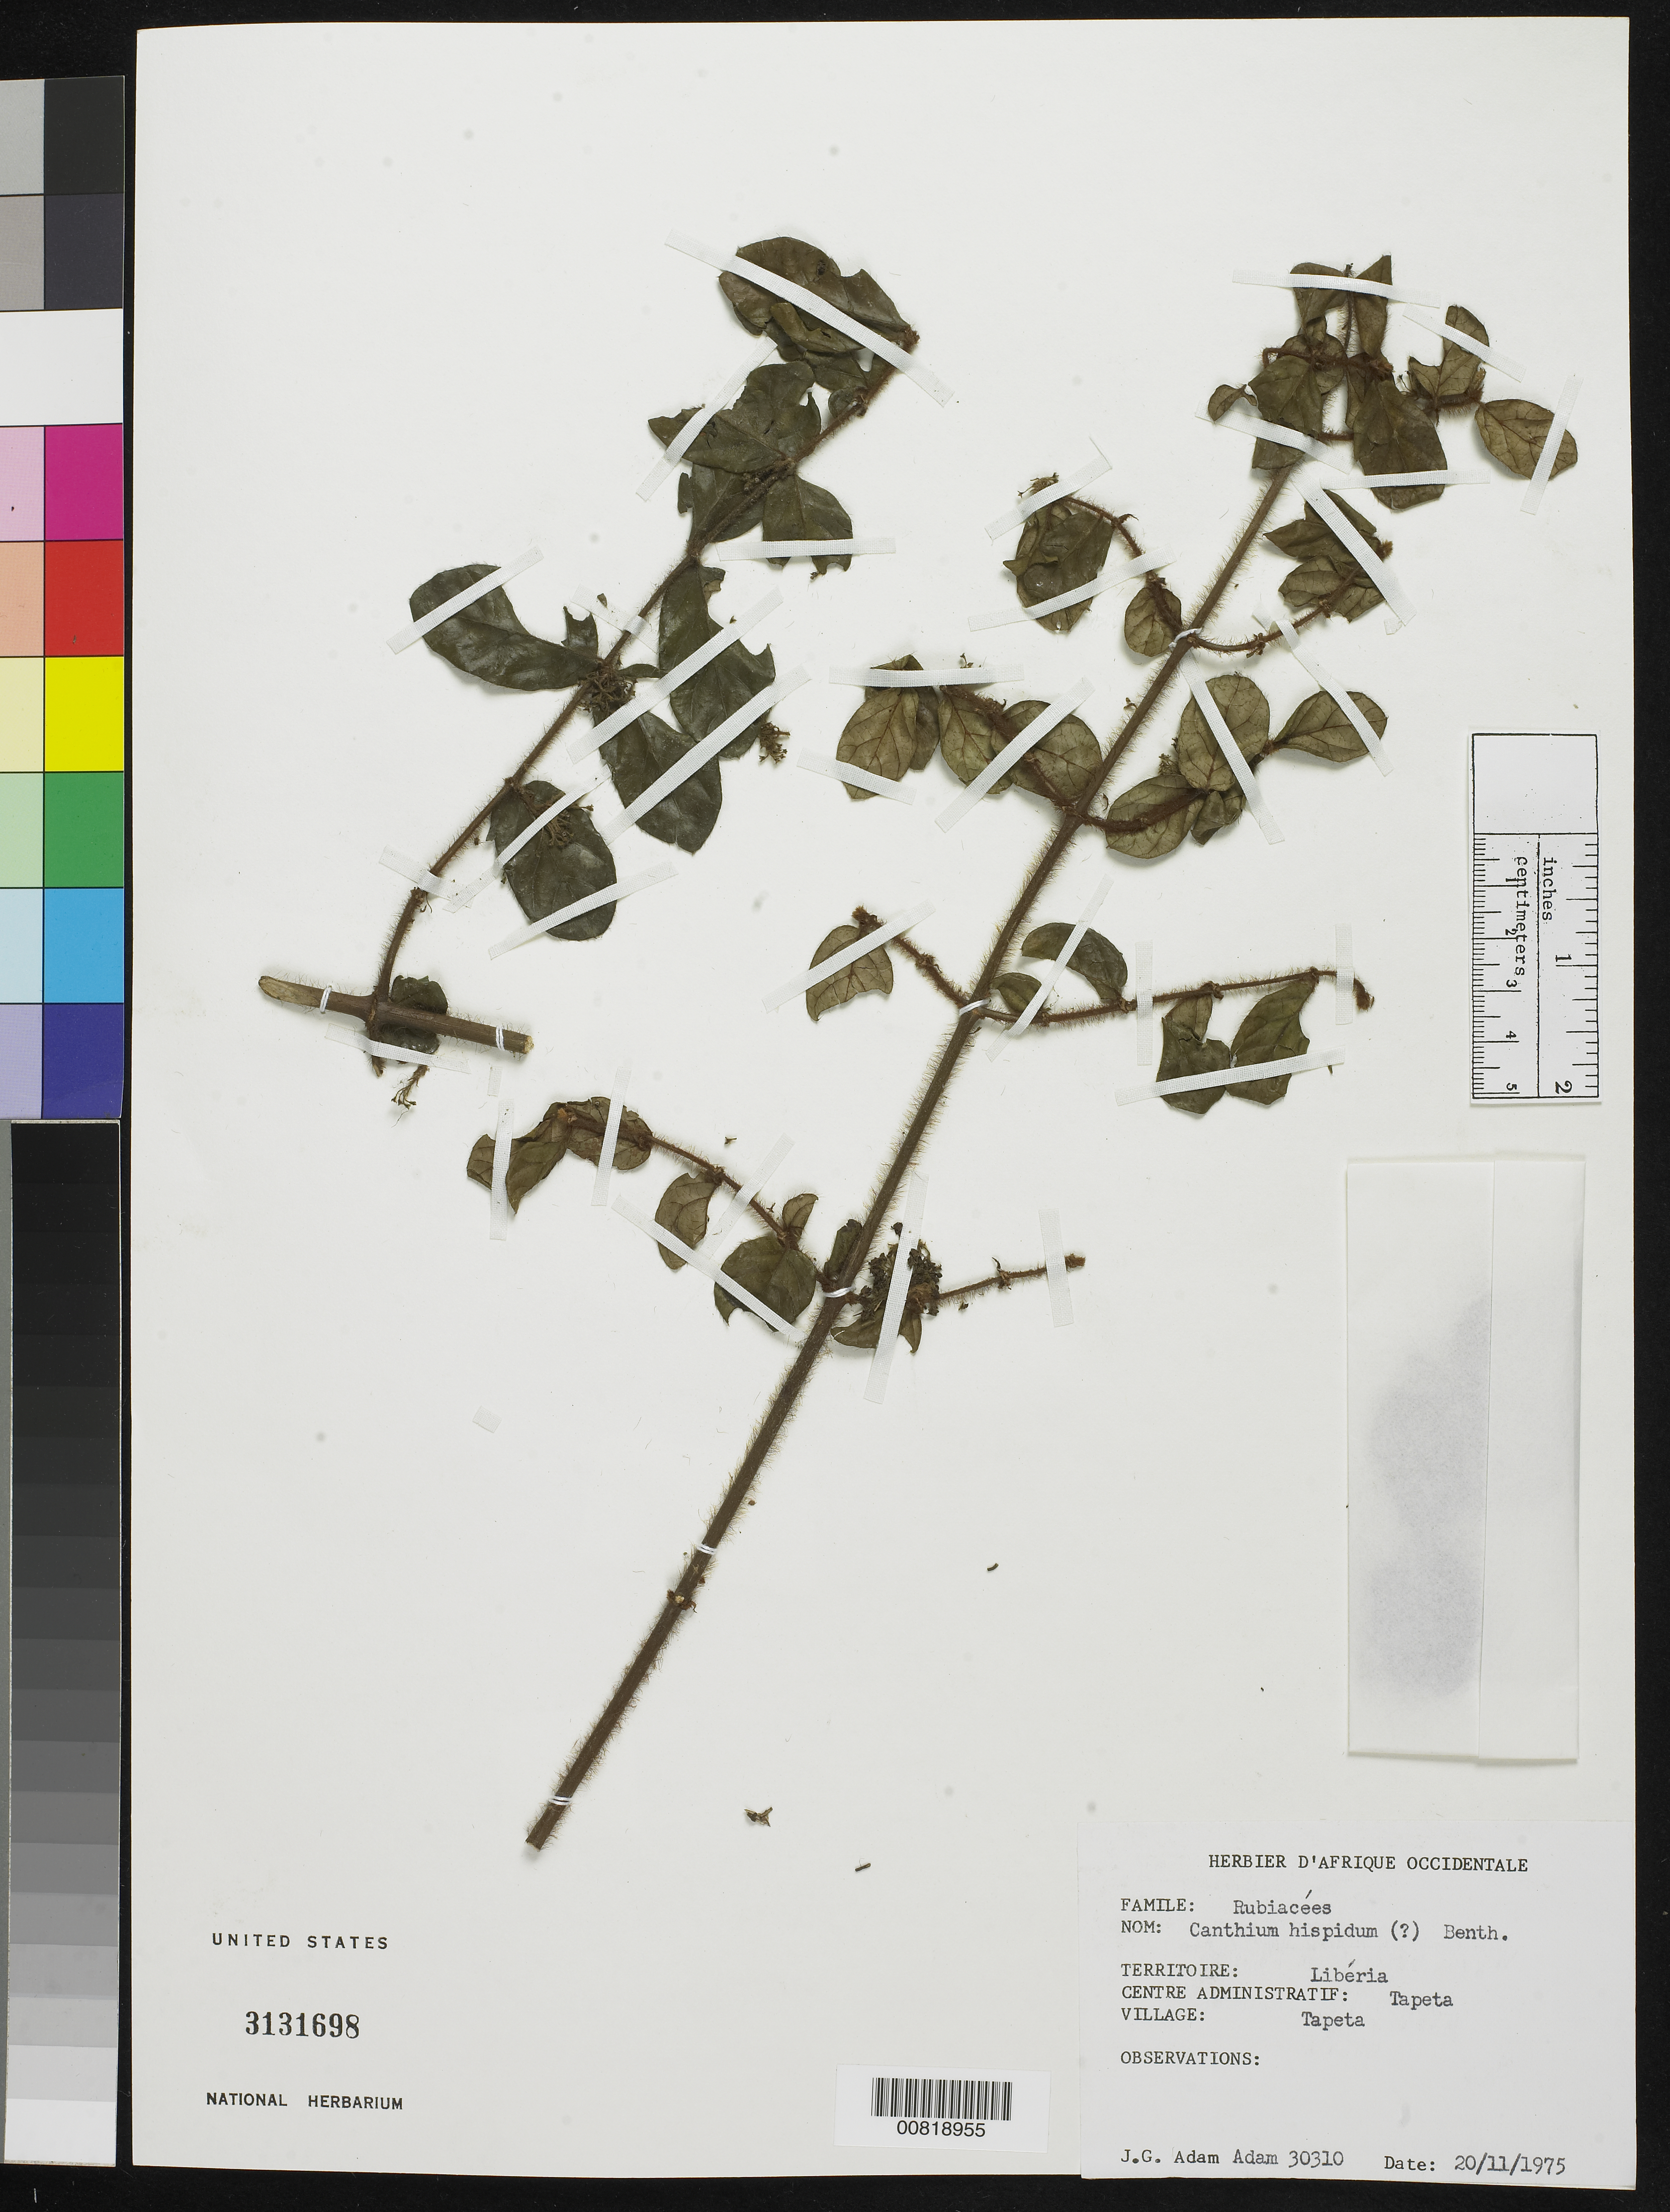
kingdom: Plantae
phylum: Tracheophyta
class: Magnoliopsida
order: Gentianales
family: Rubiaceae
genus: Canthium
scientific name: Canthium hispidum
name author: Benth.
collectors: J. Adam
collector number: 30310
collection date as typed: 20 Nov 1975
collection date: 1975-11-20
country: Liberia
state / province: Nimba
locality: Tapeta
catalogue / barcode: US 3131698